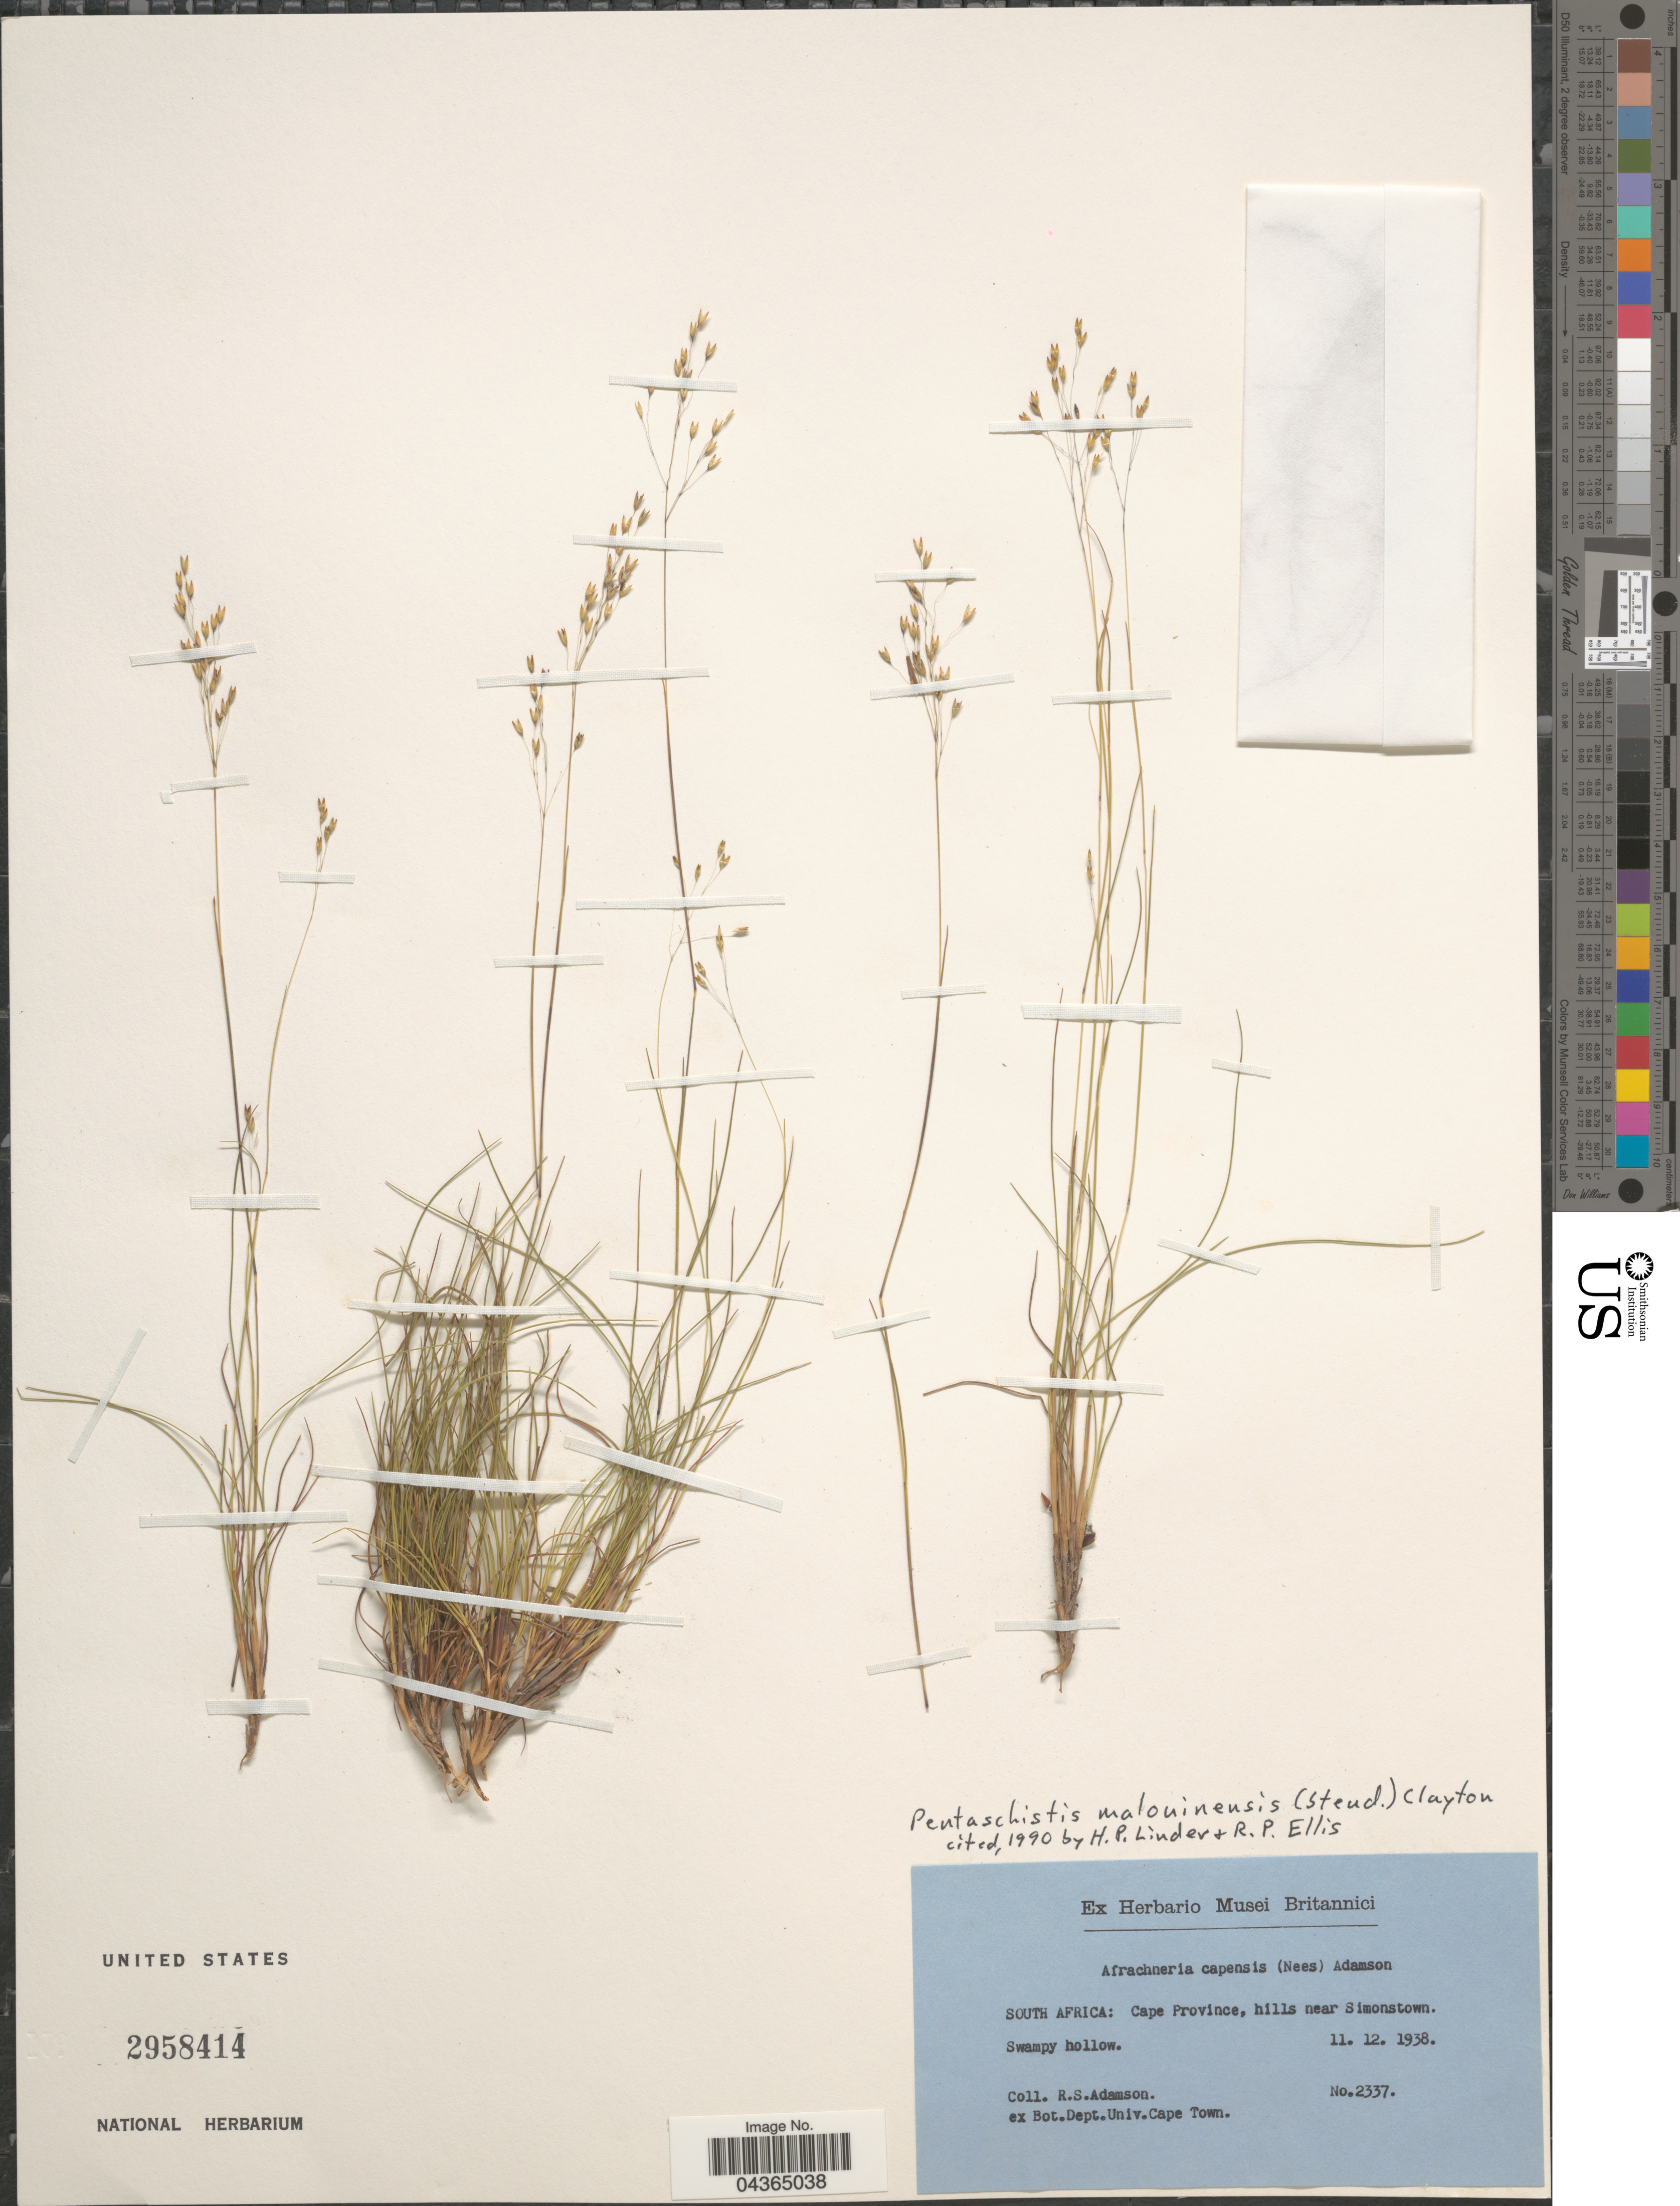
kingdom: Plantae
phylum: Tracheophyta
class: Liliopsida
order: Poales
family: Poaceae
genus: Pentameris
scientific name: Pentameris malouinensis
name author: (Steud.) Galley & H.P. Linder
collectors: R. S. Adamson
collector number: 2337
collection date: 1938-12-11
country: South Africa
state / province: Western Cape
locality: Hills near Simonstown. Swampy hollow.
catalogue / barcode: US 2958414